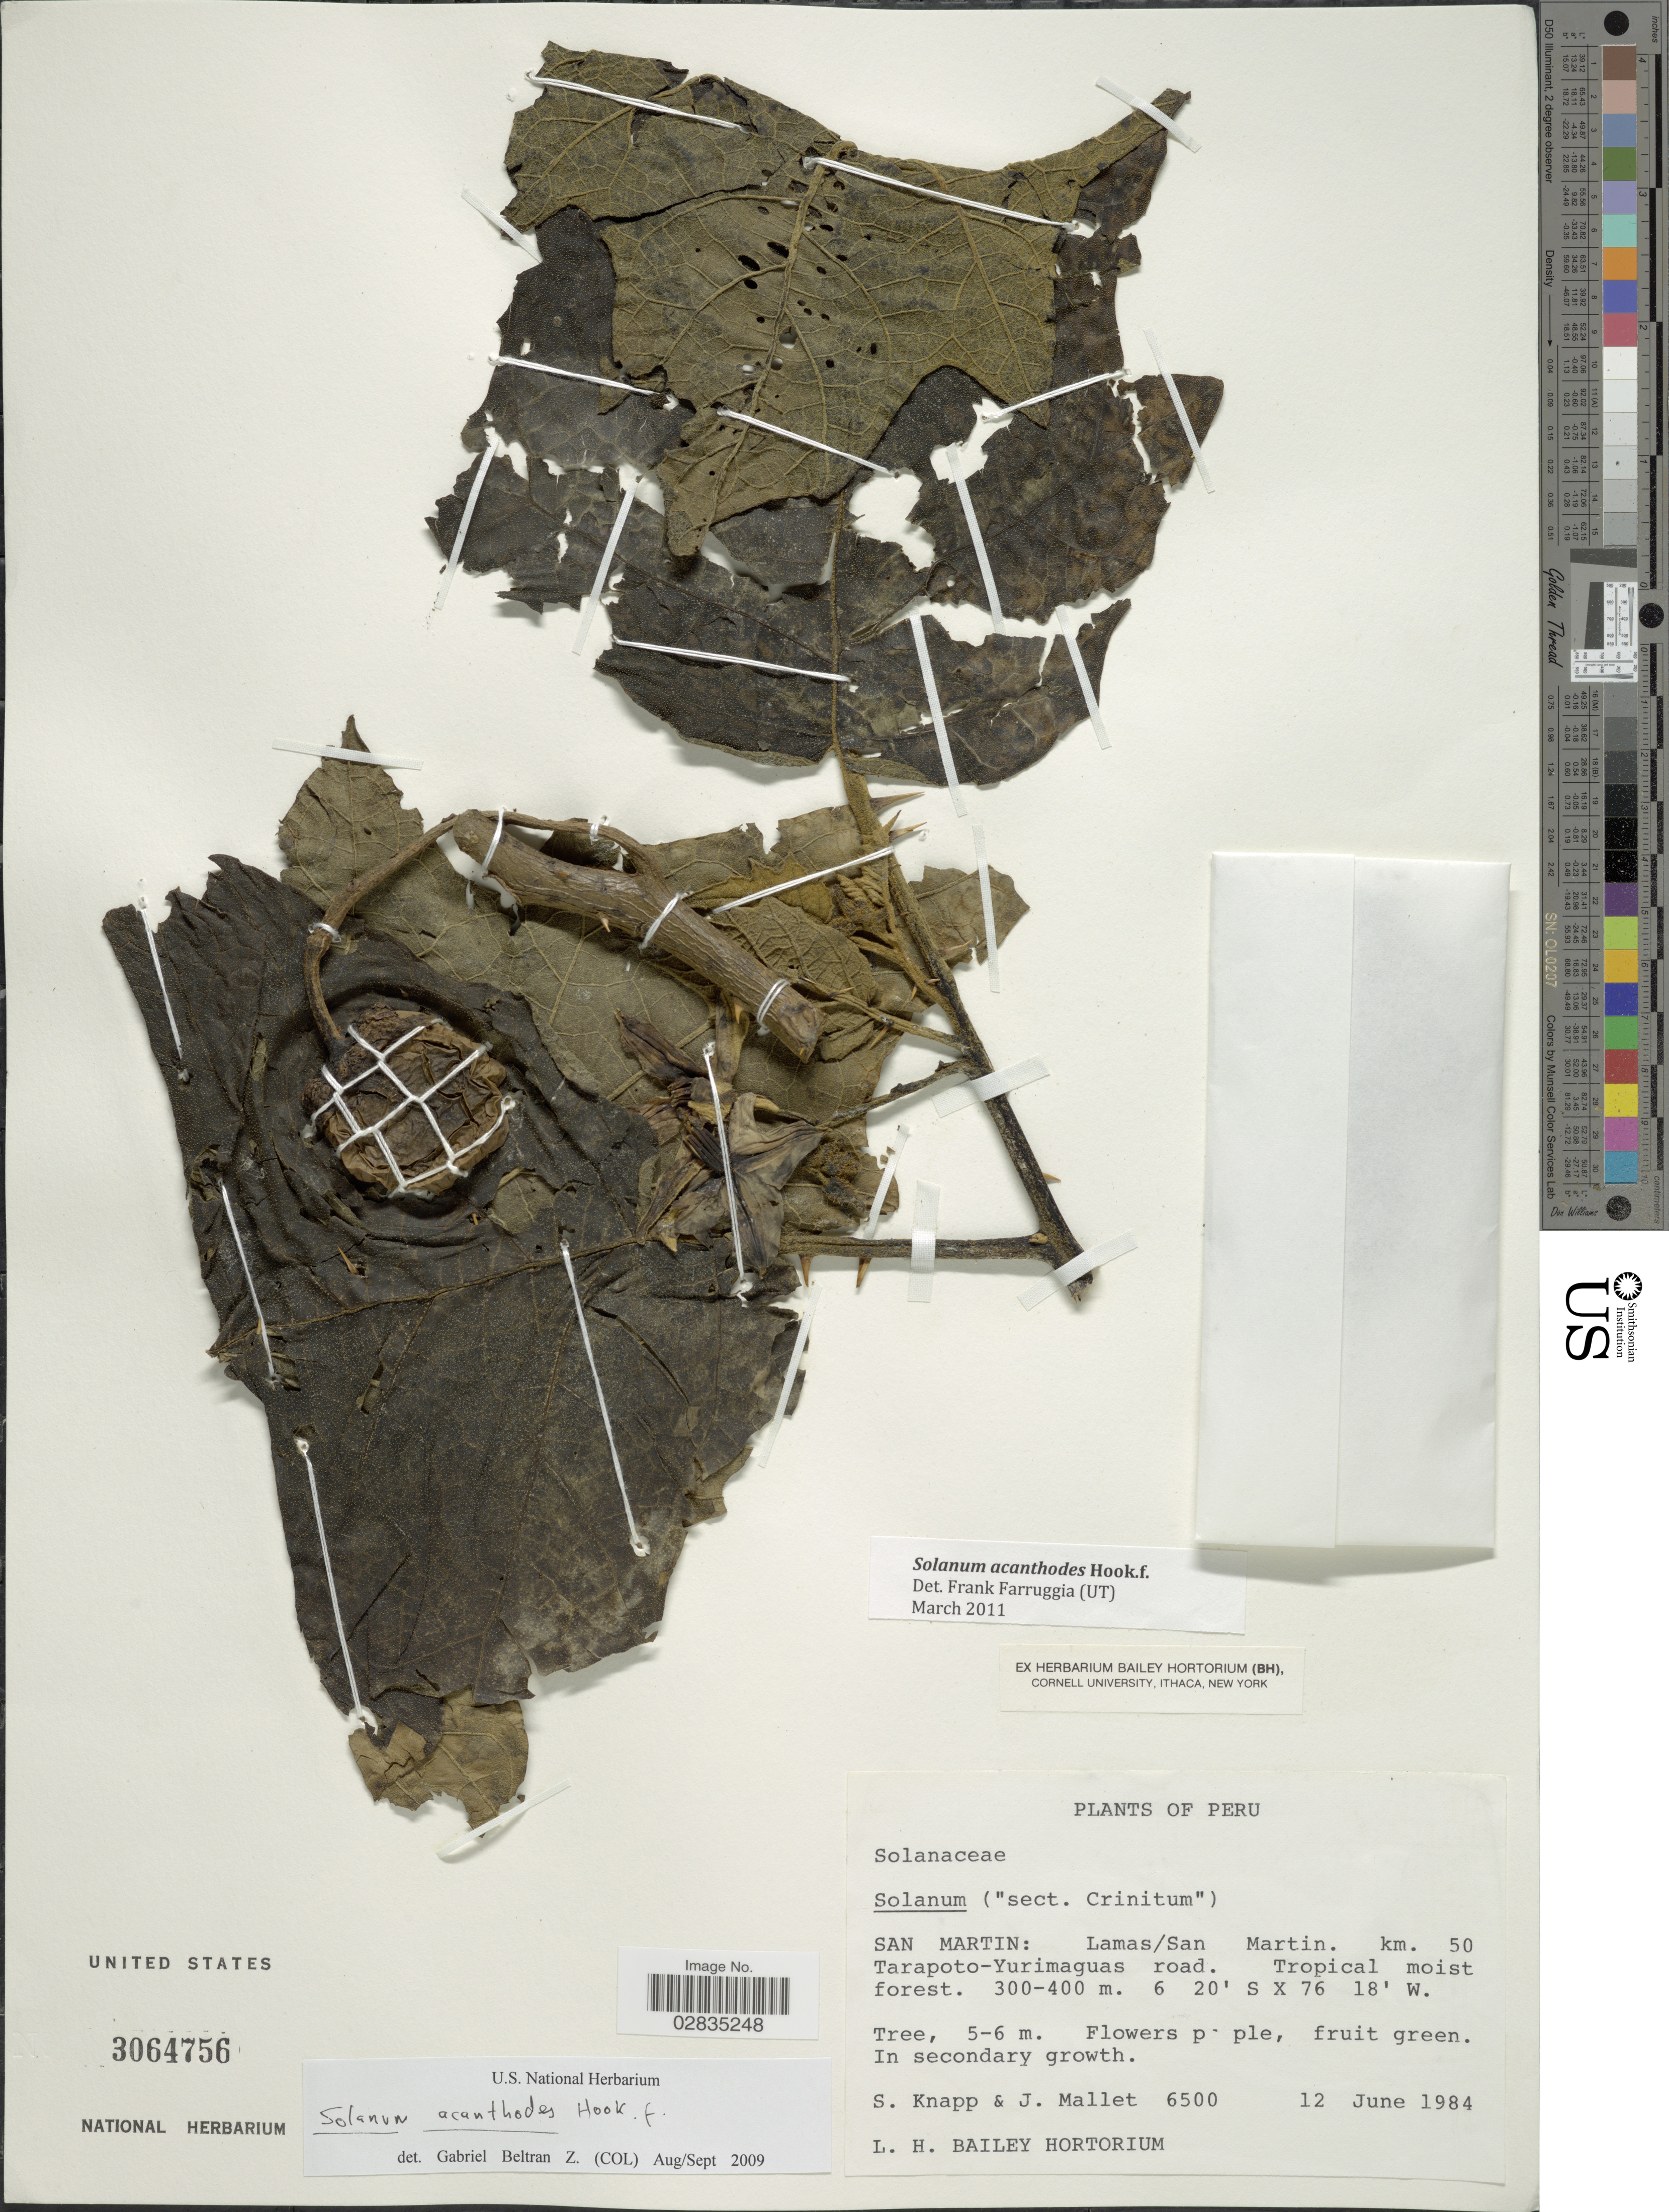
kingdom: Plantae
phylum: Tracheophyta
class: Magnoliopsida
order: Solanales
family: Solanaceae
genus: Solanum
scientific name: Solanum acanthodes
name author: Hook. f.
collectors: S. Knapp & J. Mallet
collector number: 6500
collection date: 1984-06-12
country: Peru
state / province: San Martín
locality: Lamas/San Martin. km. 50 Tarapoto-Yurimaguas road.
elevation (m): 300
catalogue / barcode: US 3064756